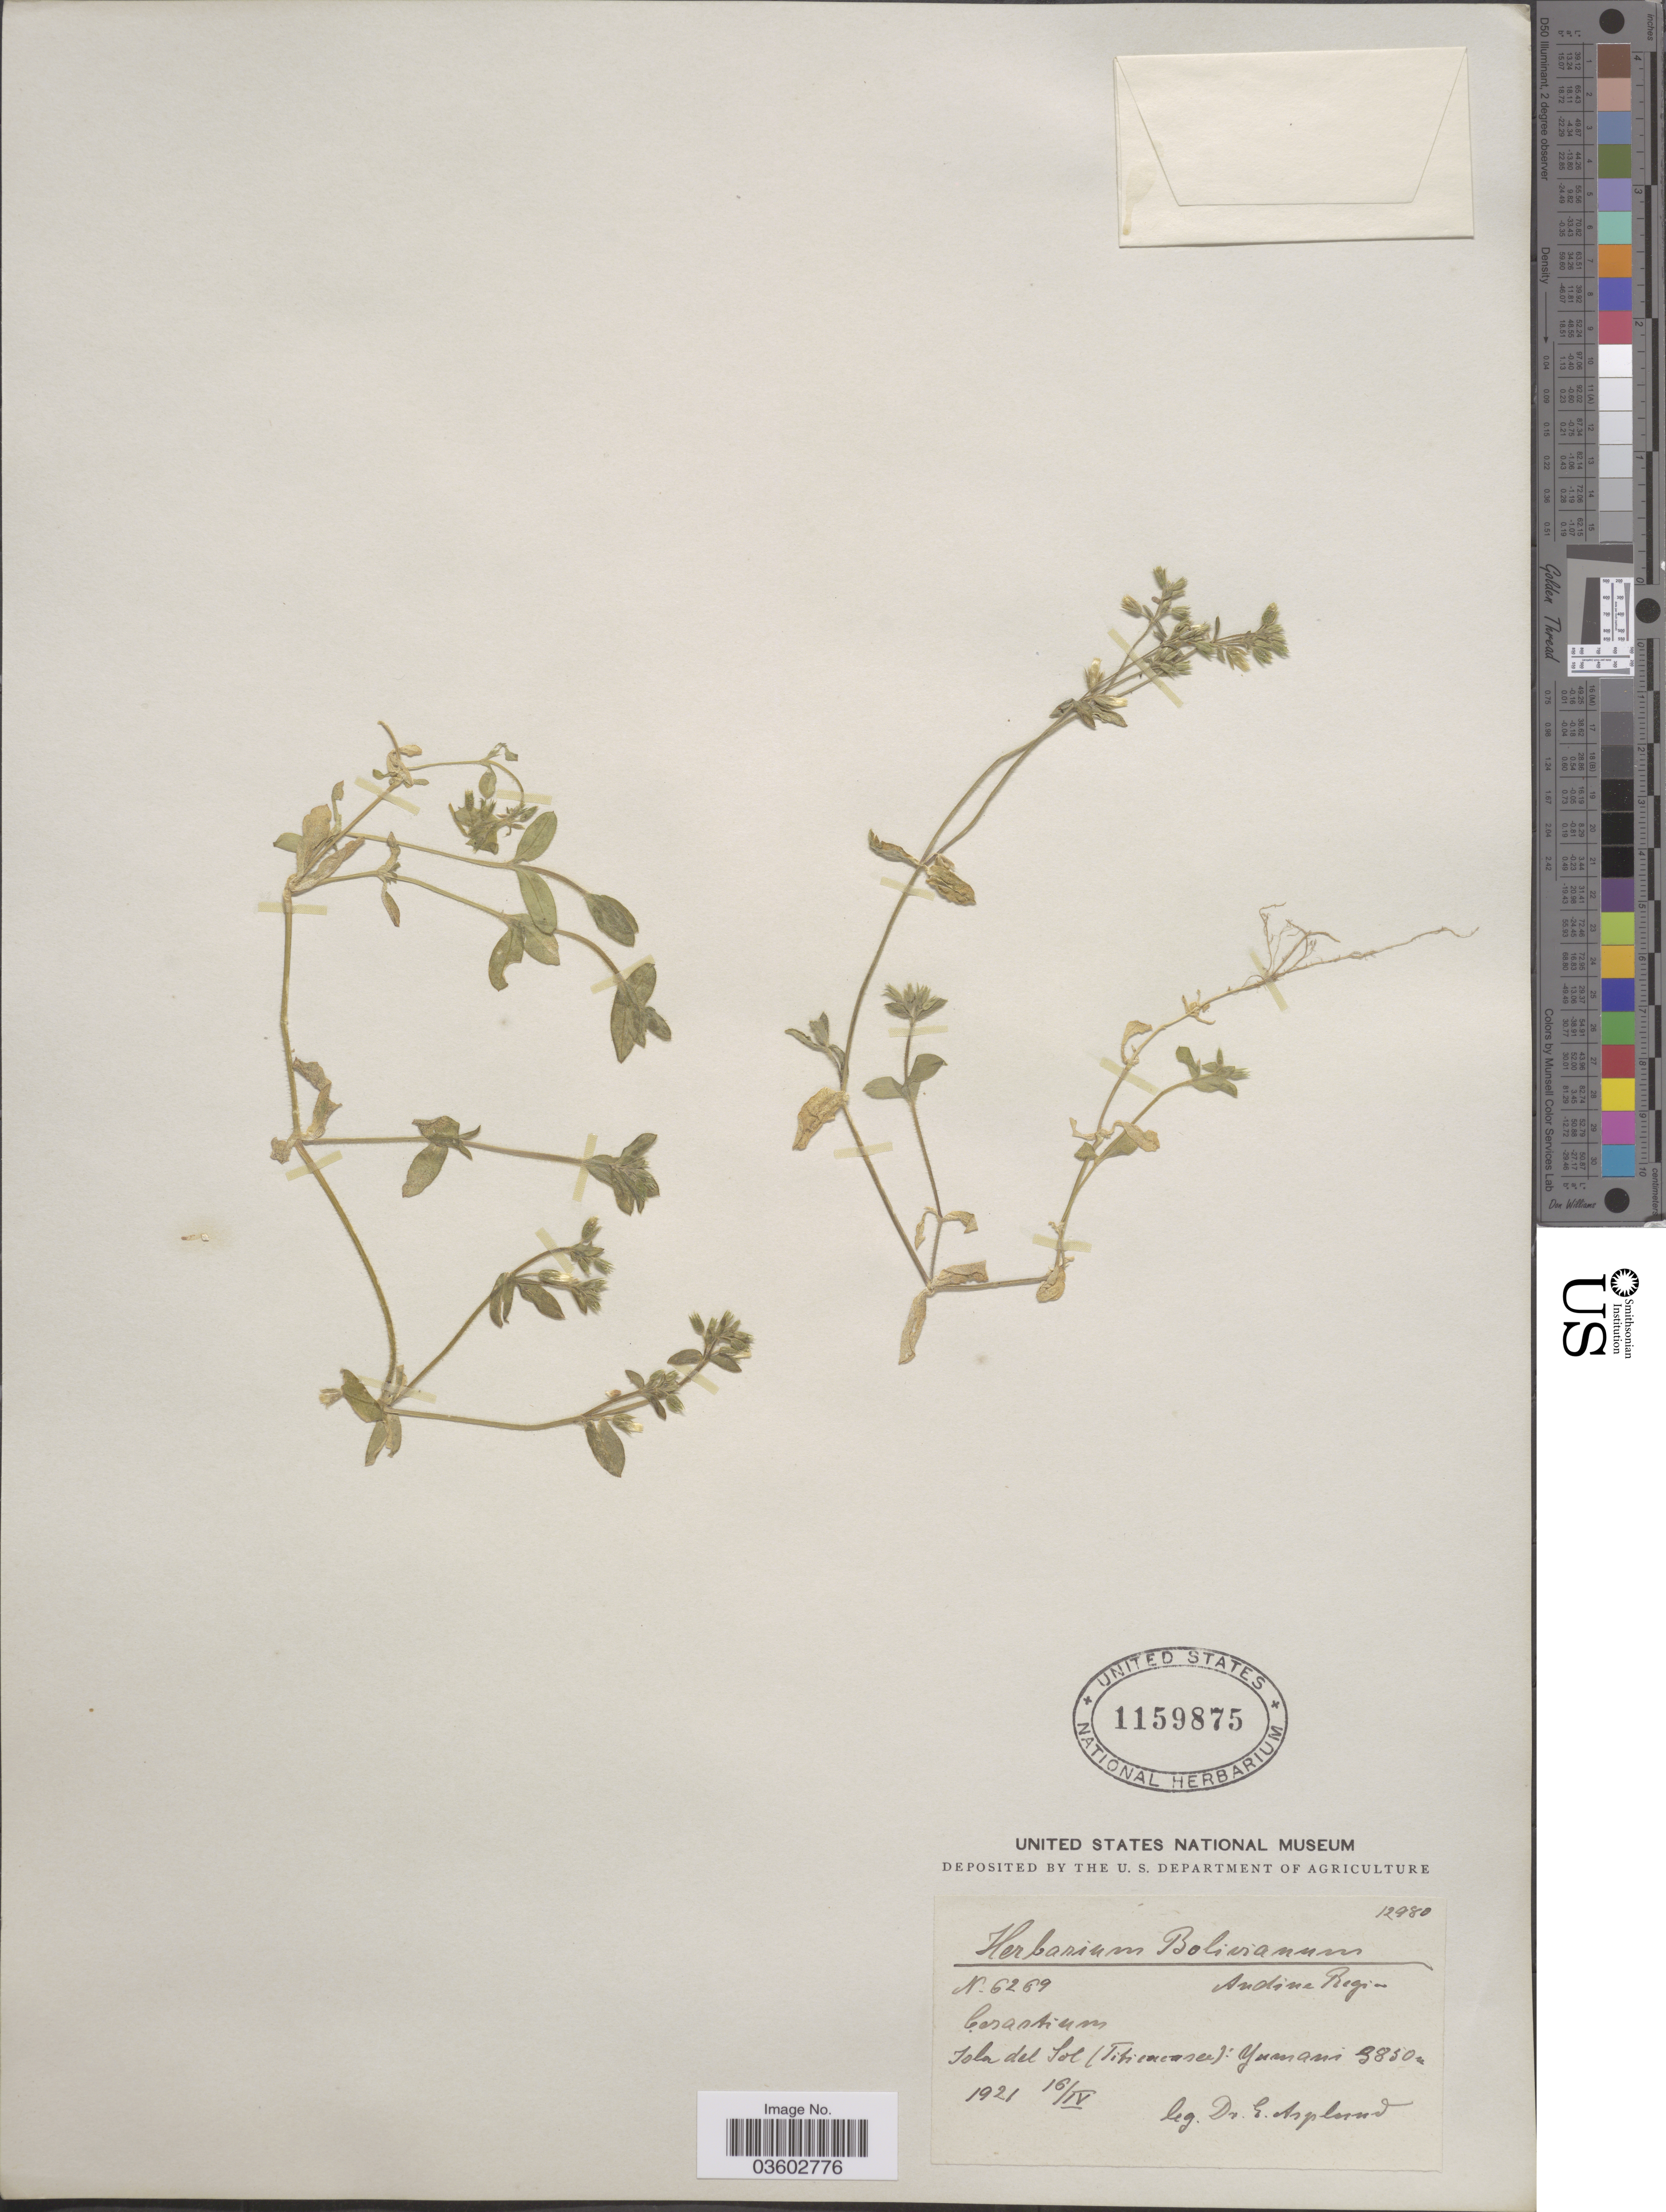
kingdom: Plantae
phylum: Tracheophyta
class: Magnoliopsida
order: Caryophyllales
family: Caryophyllaceae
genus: Cerastium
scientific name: Cerastium vulgatum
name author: L.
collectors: E. Asplund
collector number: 6269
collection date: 1921-04-16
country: Bolivia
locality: Andine Region. Isla del Sol (Titicacasee): Yumani.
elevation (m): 3850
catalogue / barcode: US 1159875